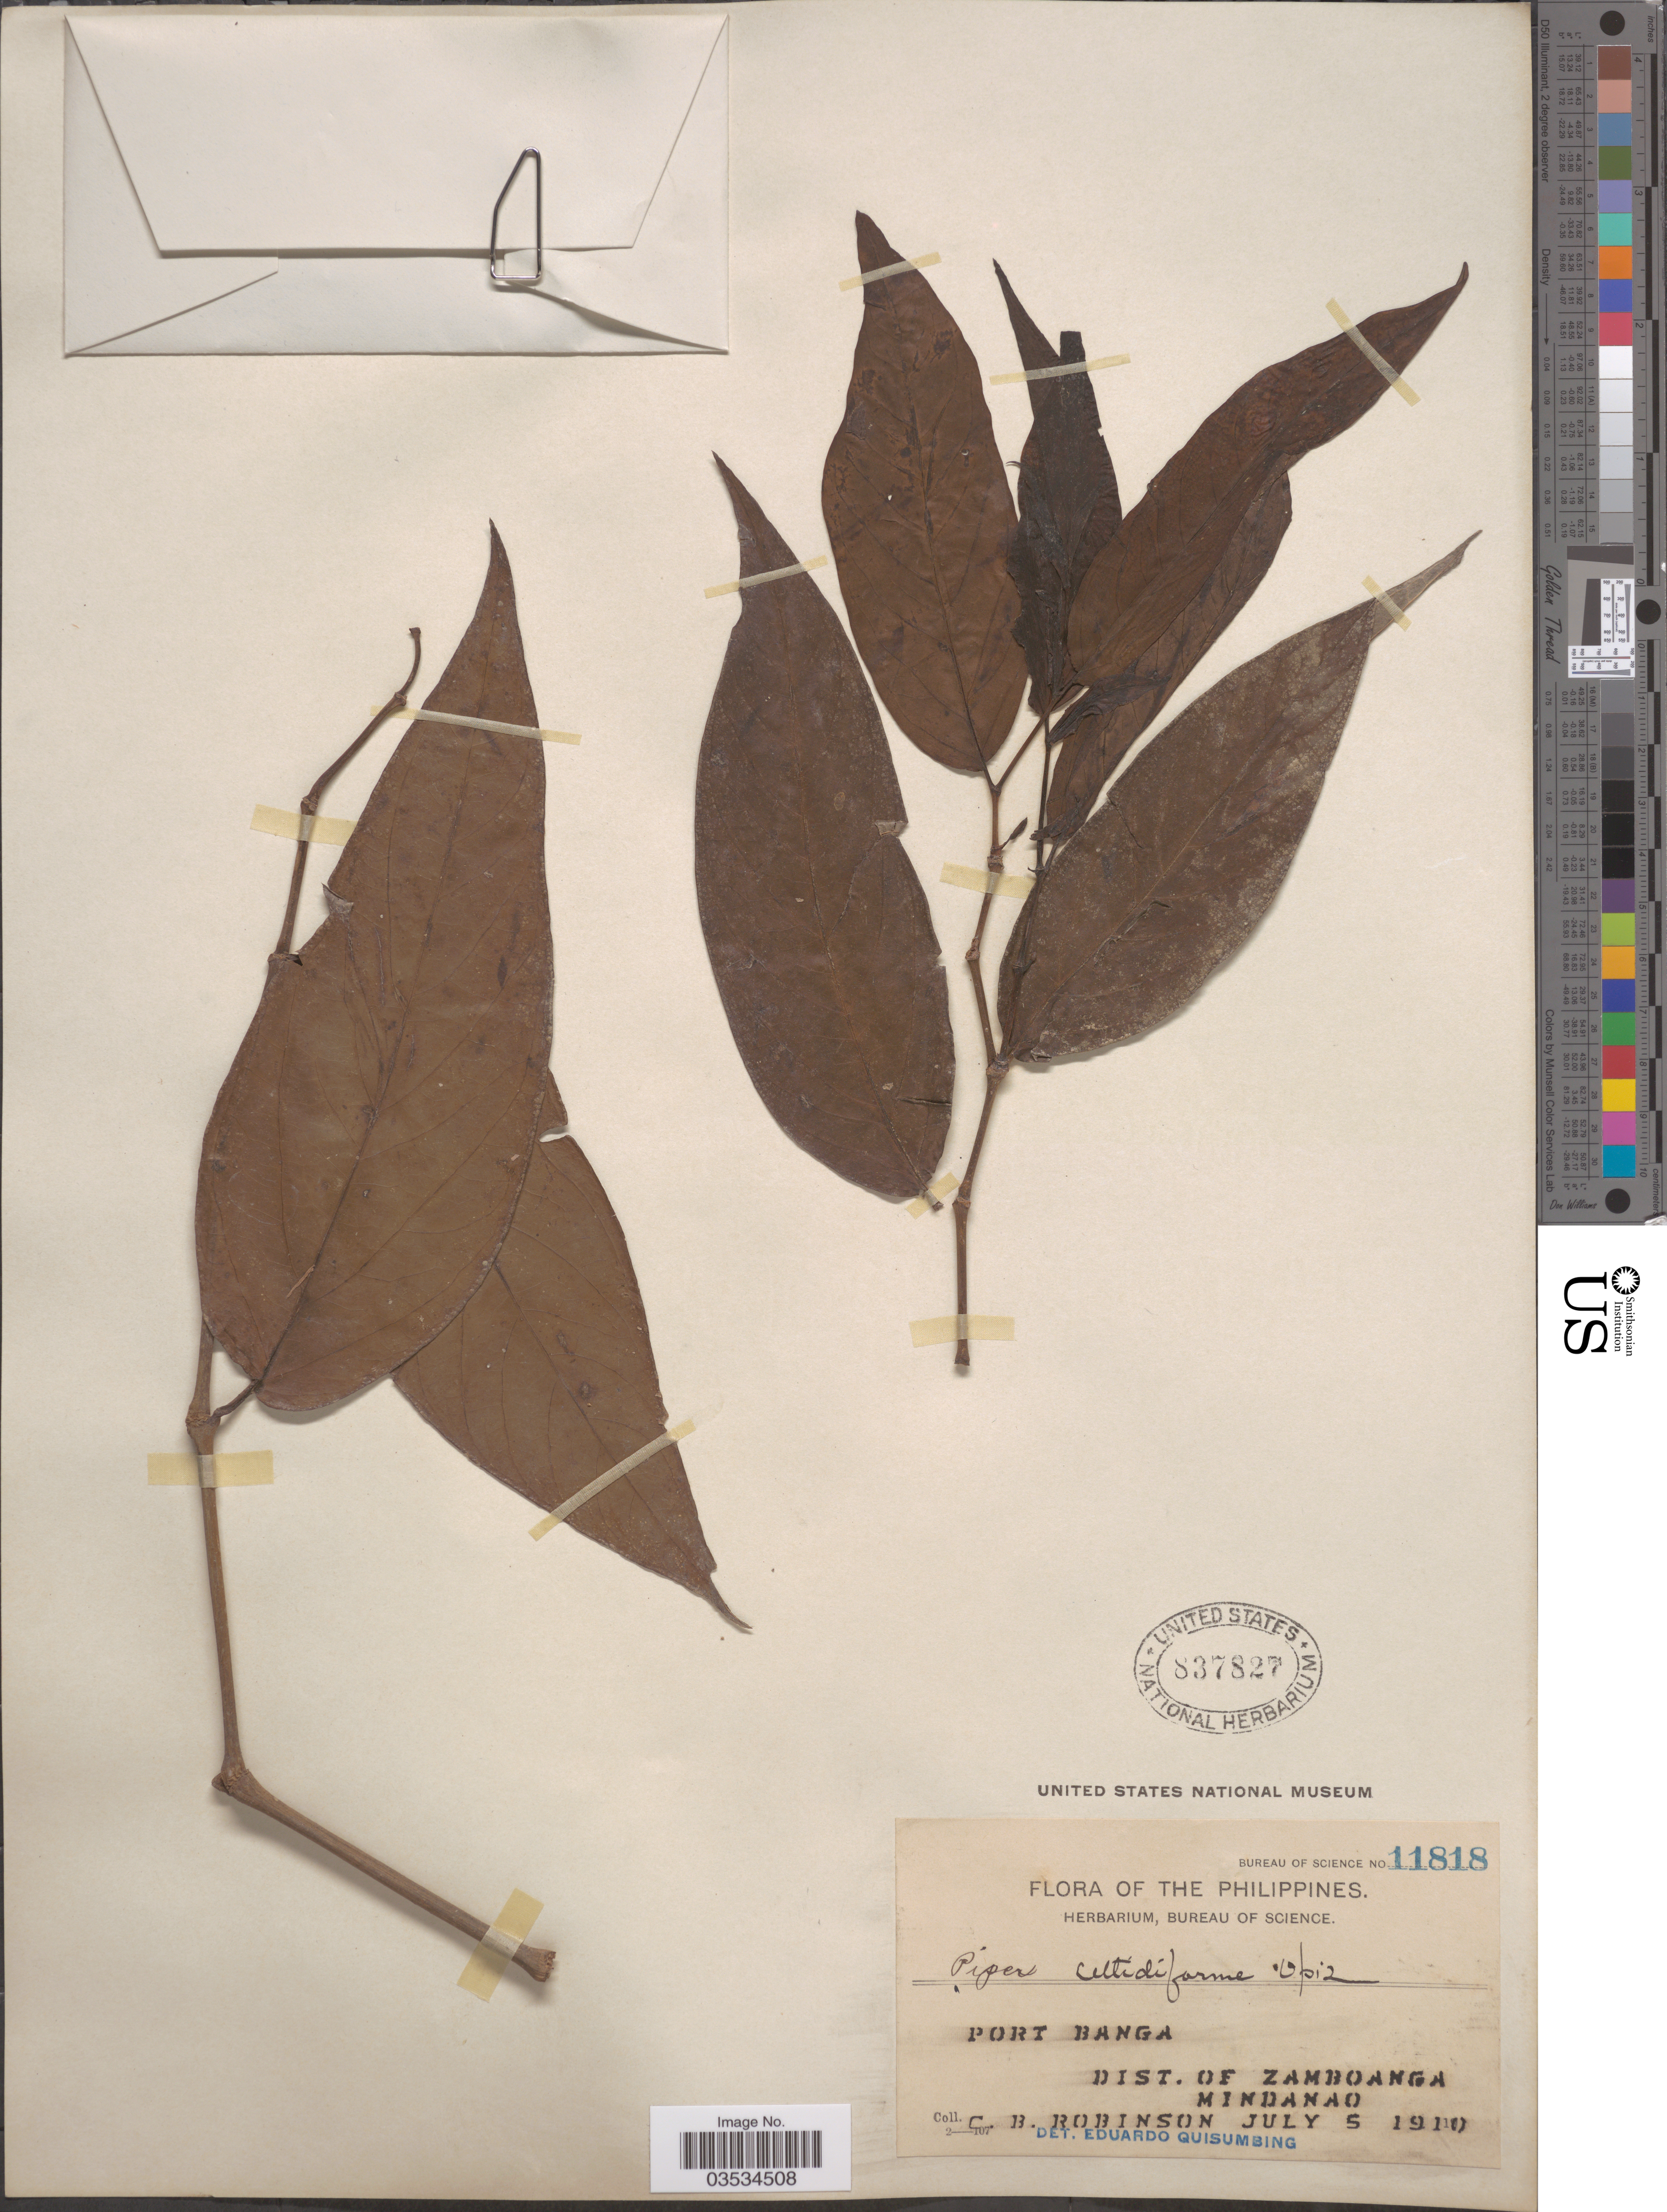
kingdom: Plantae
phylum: Tracheophyta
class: Magnoliopsida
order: Piperales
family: Piperaceae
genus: Piper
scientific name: Piper celtidiforme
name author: Opiz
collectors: C. Robinson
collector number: Bureau of Science 11818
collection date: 1910-07-05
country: Philippines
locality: Port Banga. Dist. of Zamboanga. Mindanao.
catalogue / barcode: US 837827